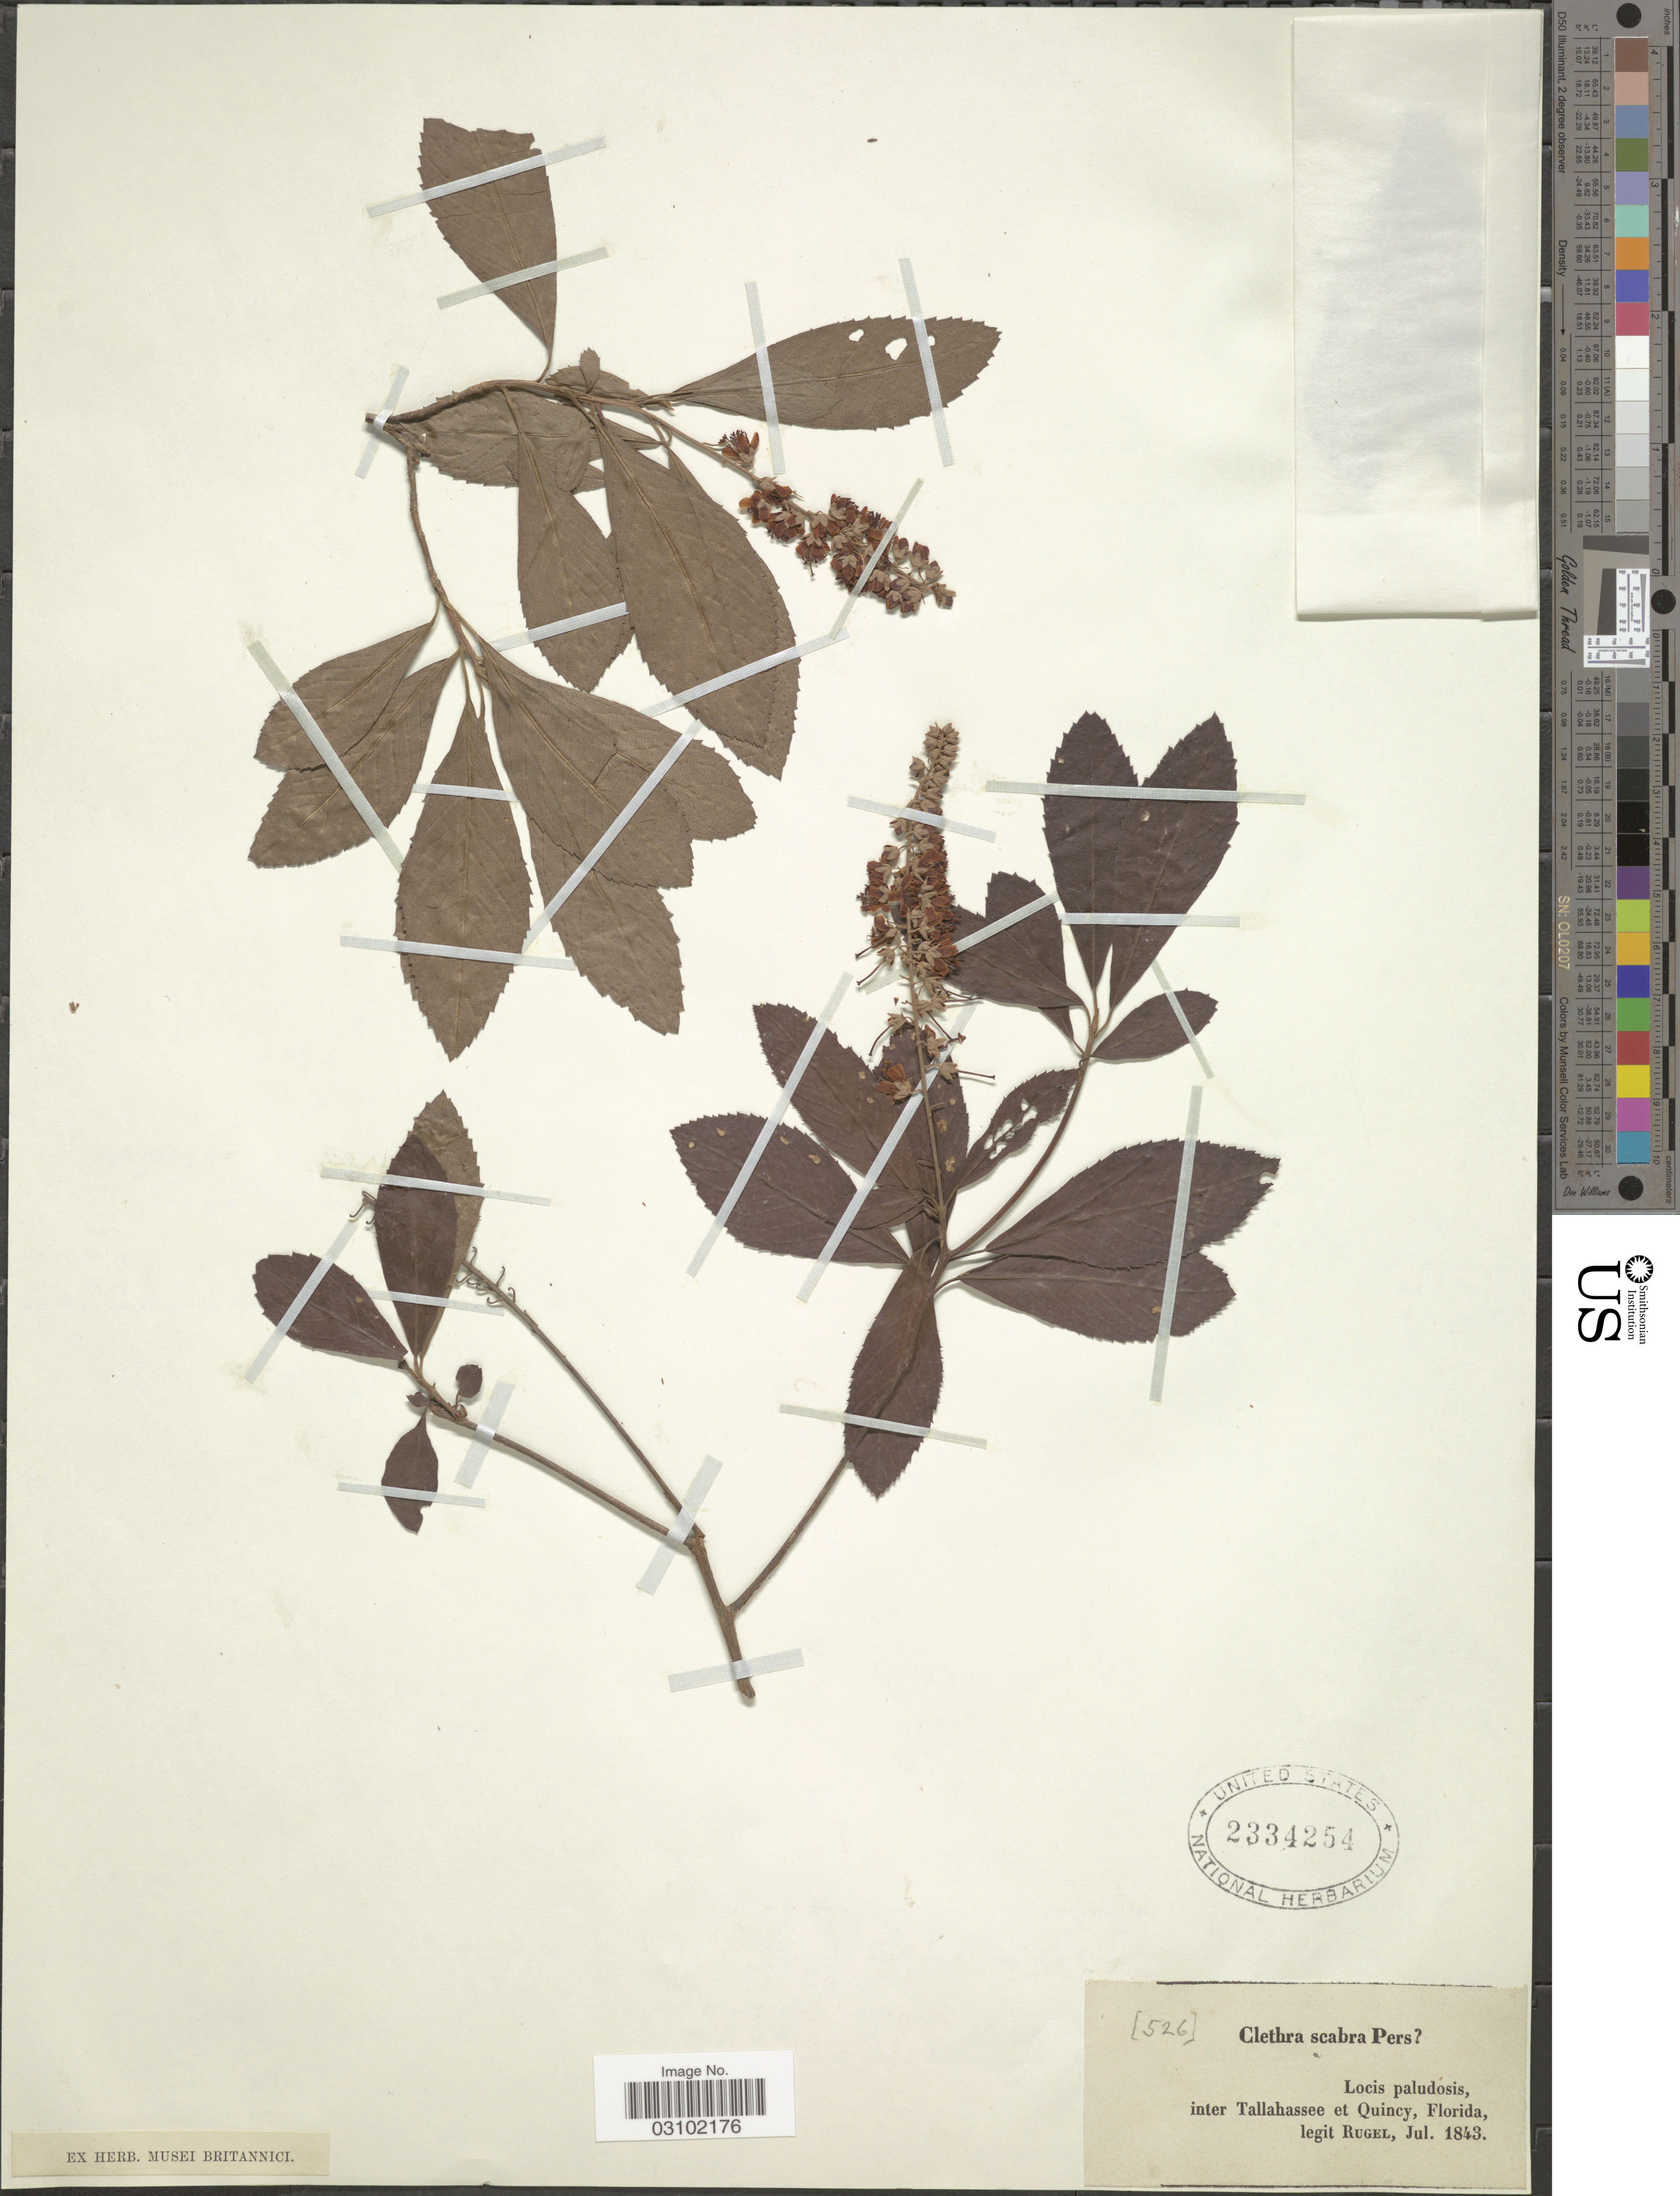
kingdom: Plantae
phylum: Tracheophyta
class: Magnoliopsida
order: Ericales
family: Clethraceae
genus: Clethra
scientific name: Clethra scabra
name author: Pers.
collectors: Rugel, --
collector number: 526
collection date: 1843-07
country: United States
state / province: Florida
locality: Inter Tallahassee et Quincy, Florida.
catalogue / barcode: US 2334254